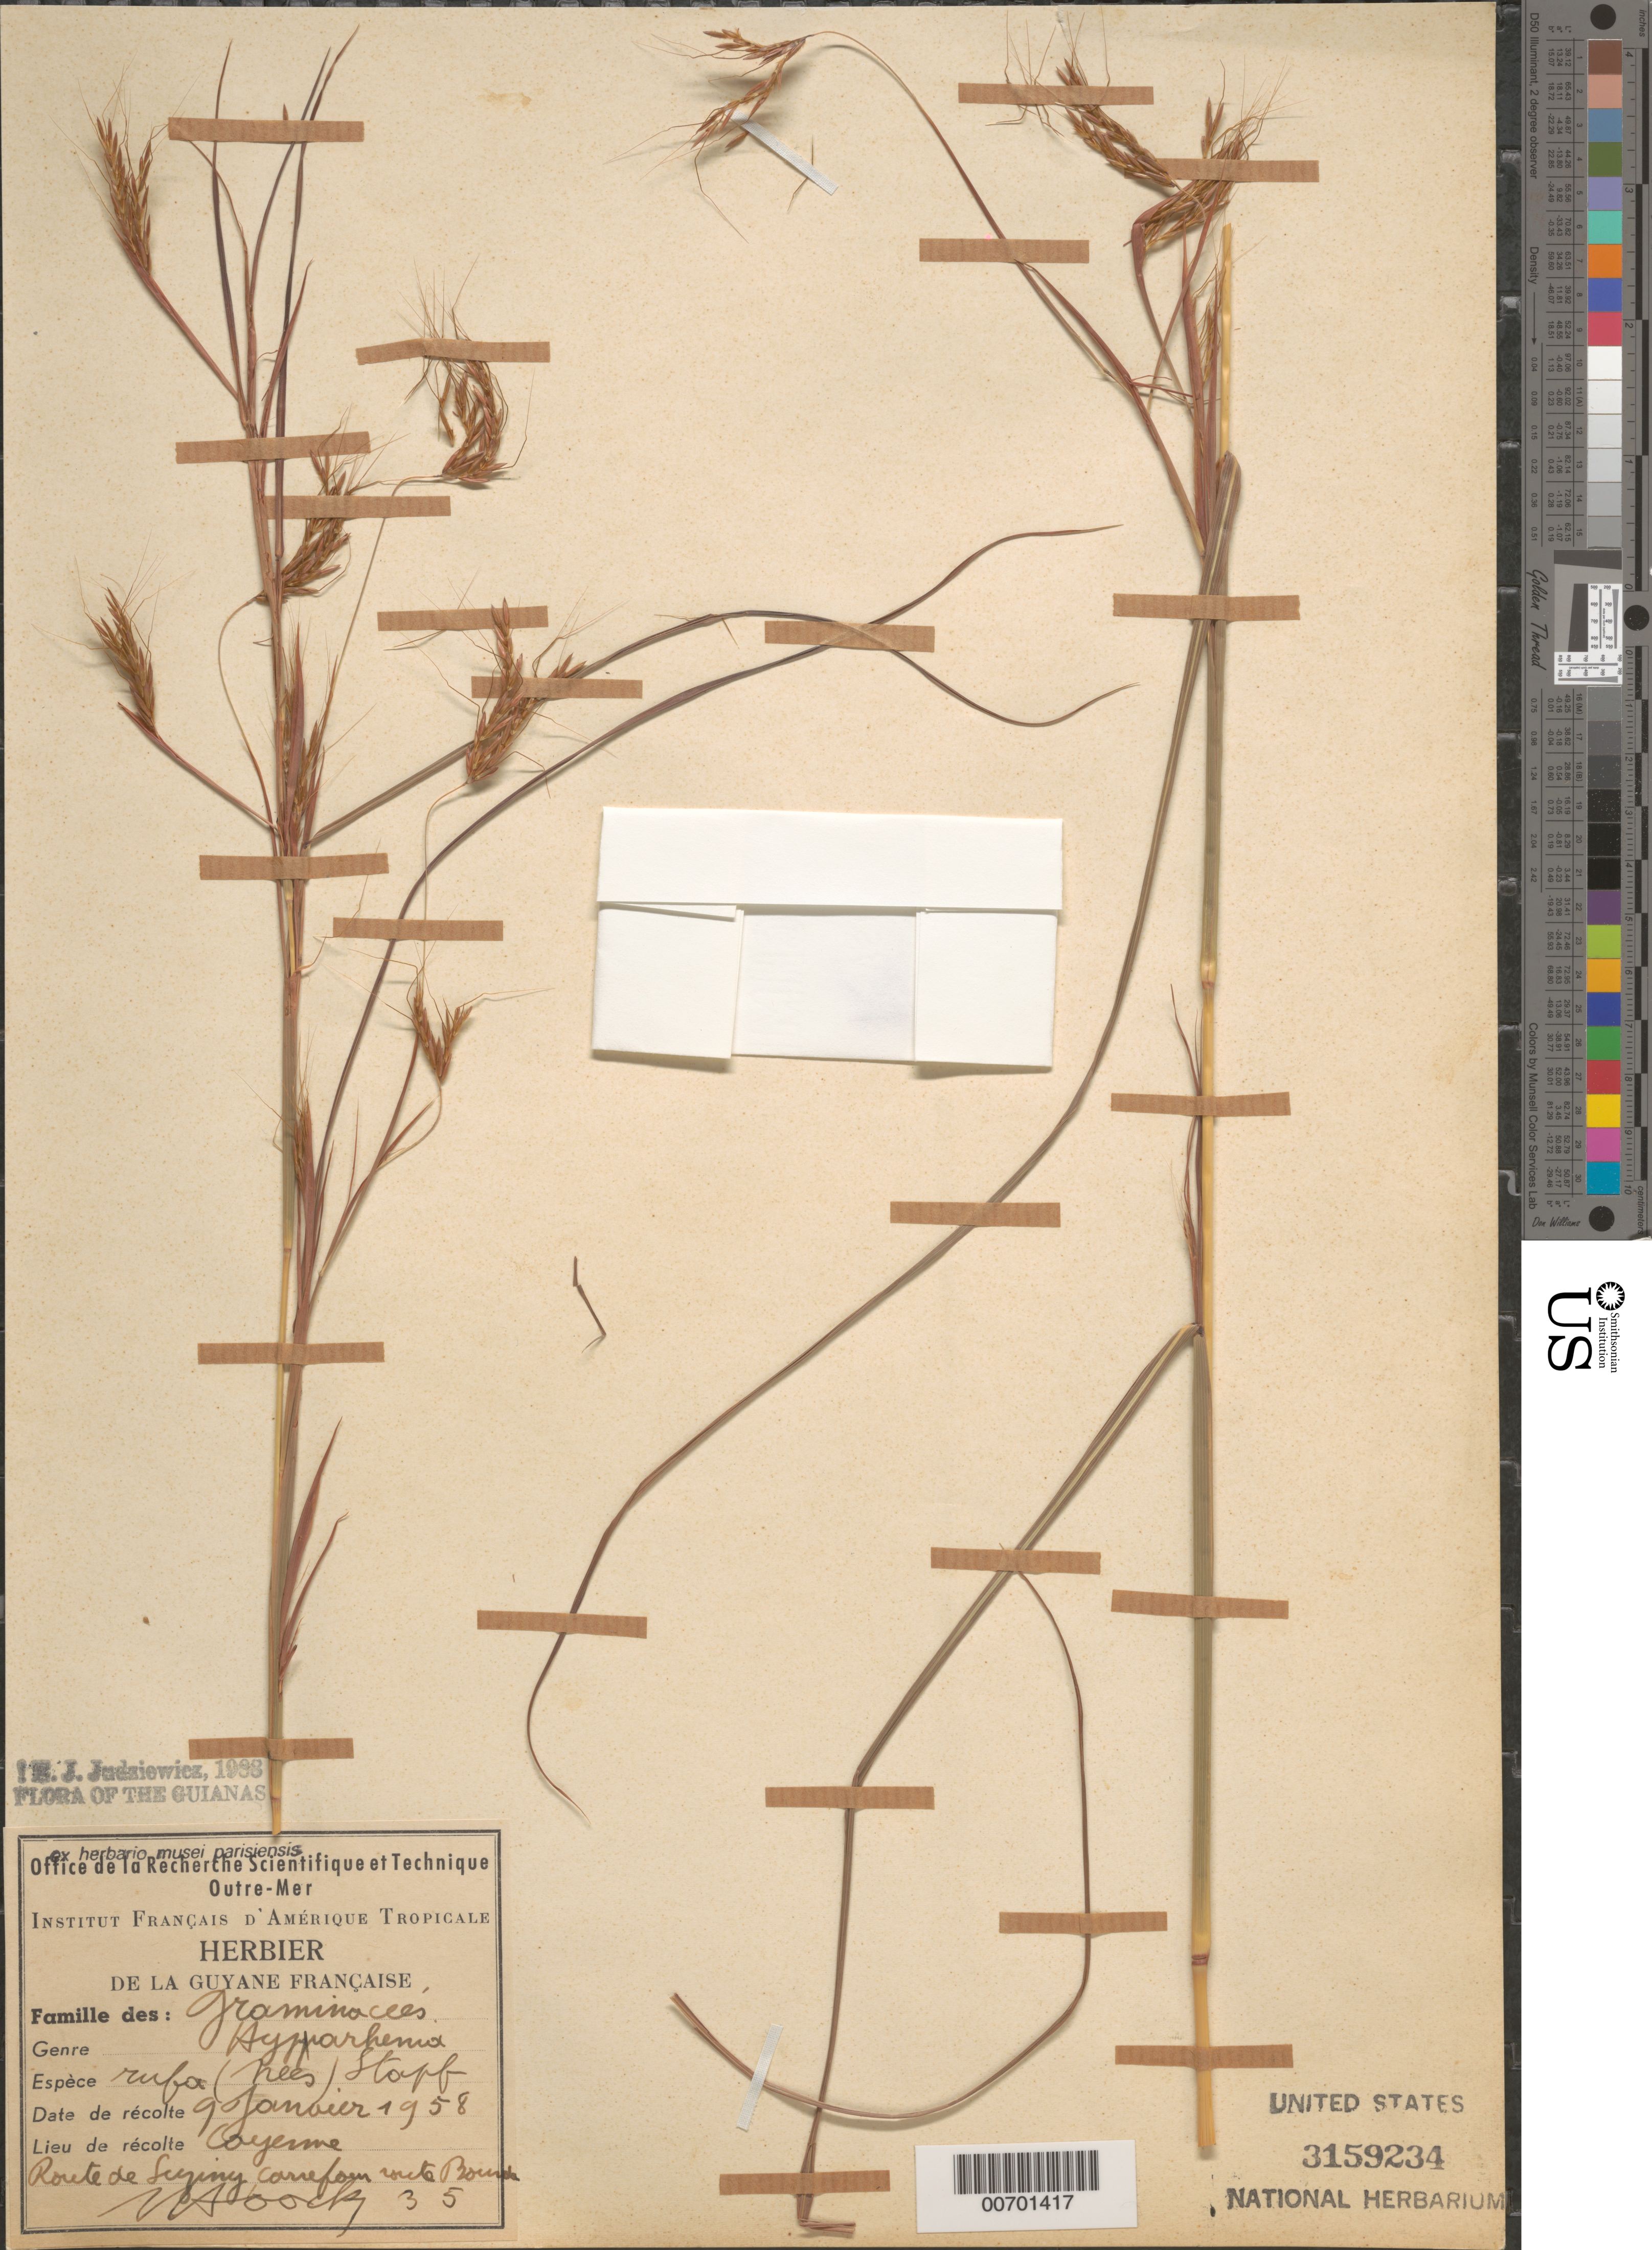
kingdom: Plantae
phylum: Tracheophyta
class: Liliopsida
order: Poales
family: Poaceae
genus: Hyparrhenia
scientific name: Hyparrhenia rufa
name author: (Nees) Stapf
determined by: Judziewicz, E. J.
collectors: J. Hoock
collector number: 35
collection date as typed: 9-Jan-58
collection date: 1958-01-09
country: French Guiana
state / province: Cayenne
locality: Cayenne, Route de Suziny, carrefour Route de Bourda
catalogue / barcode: US 3159234